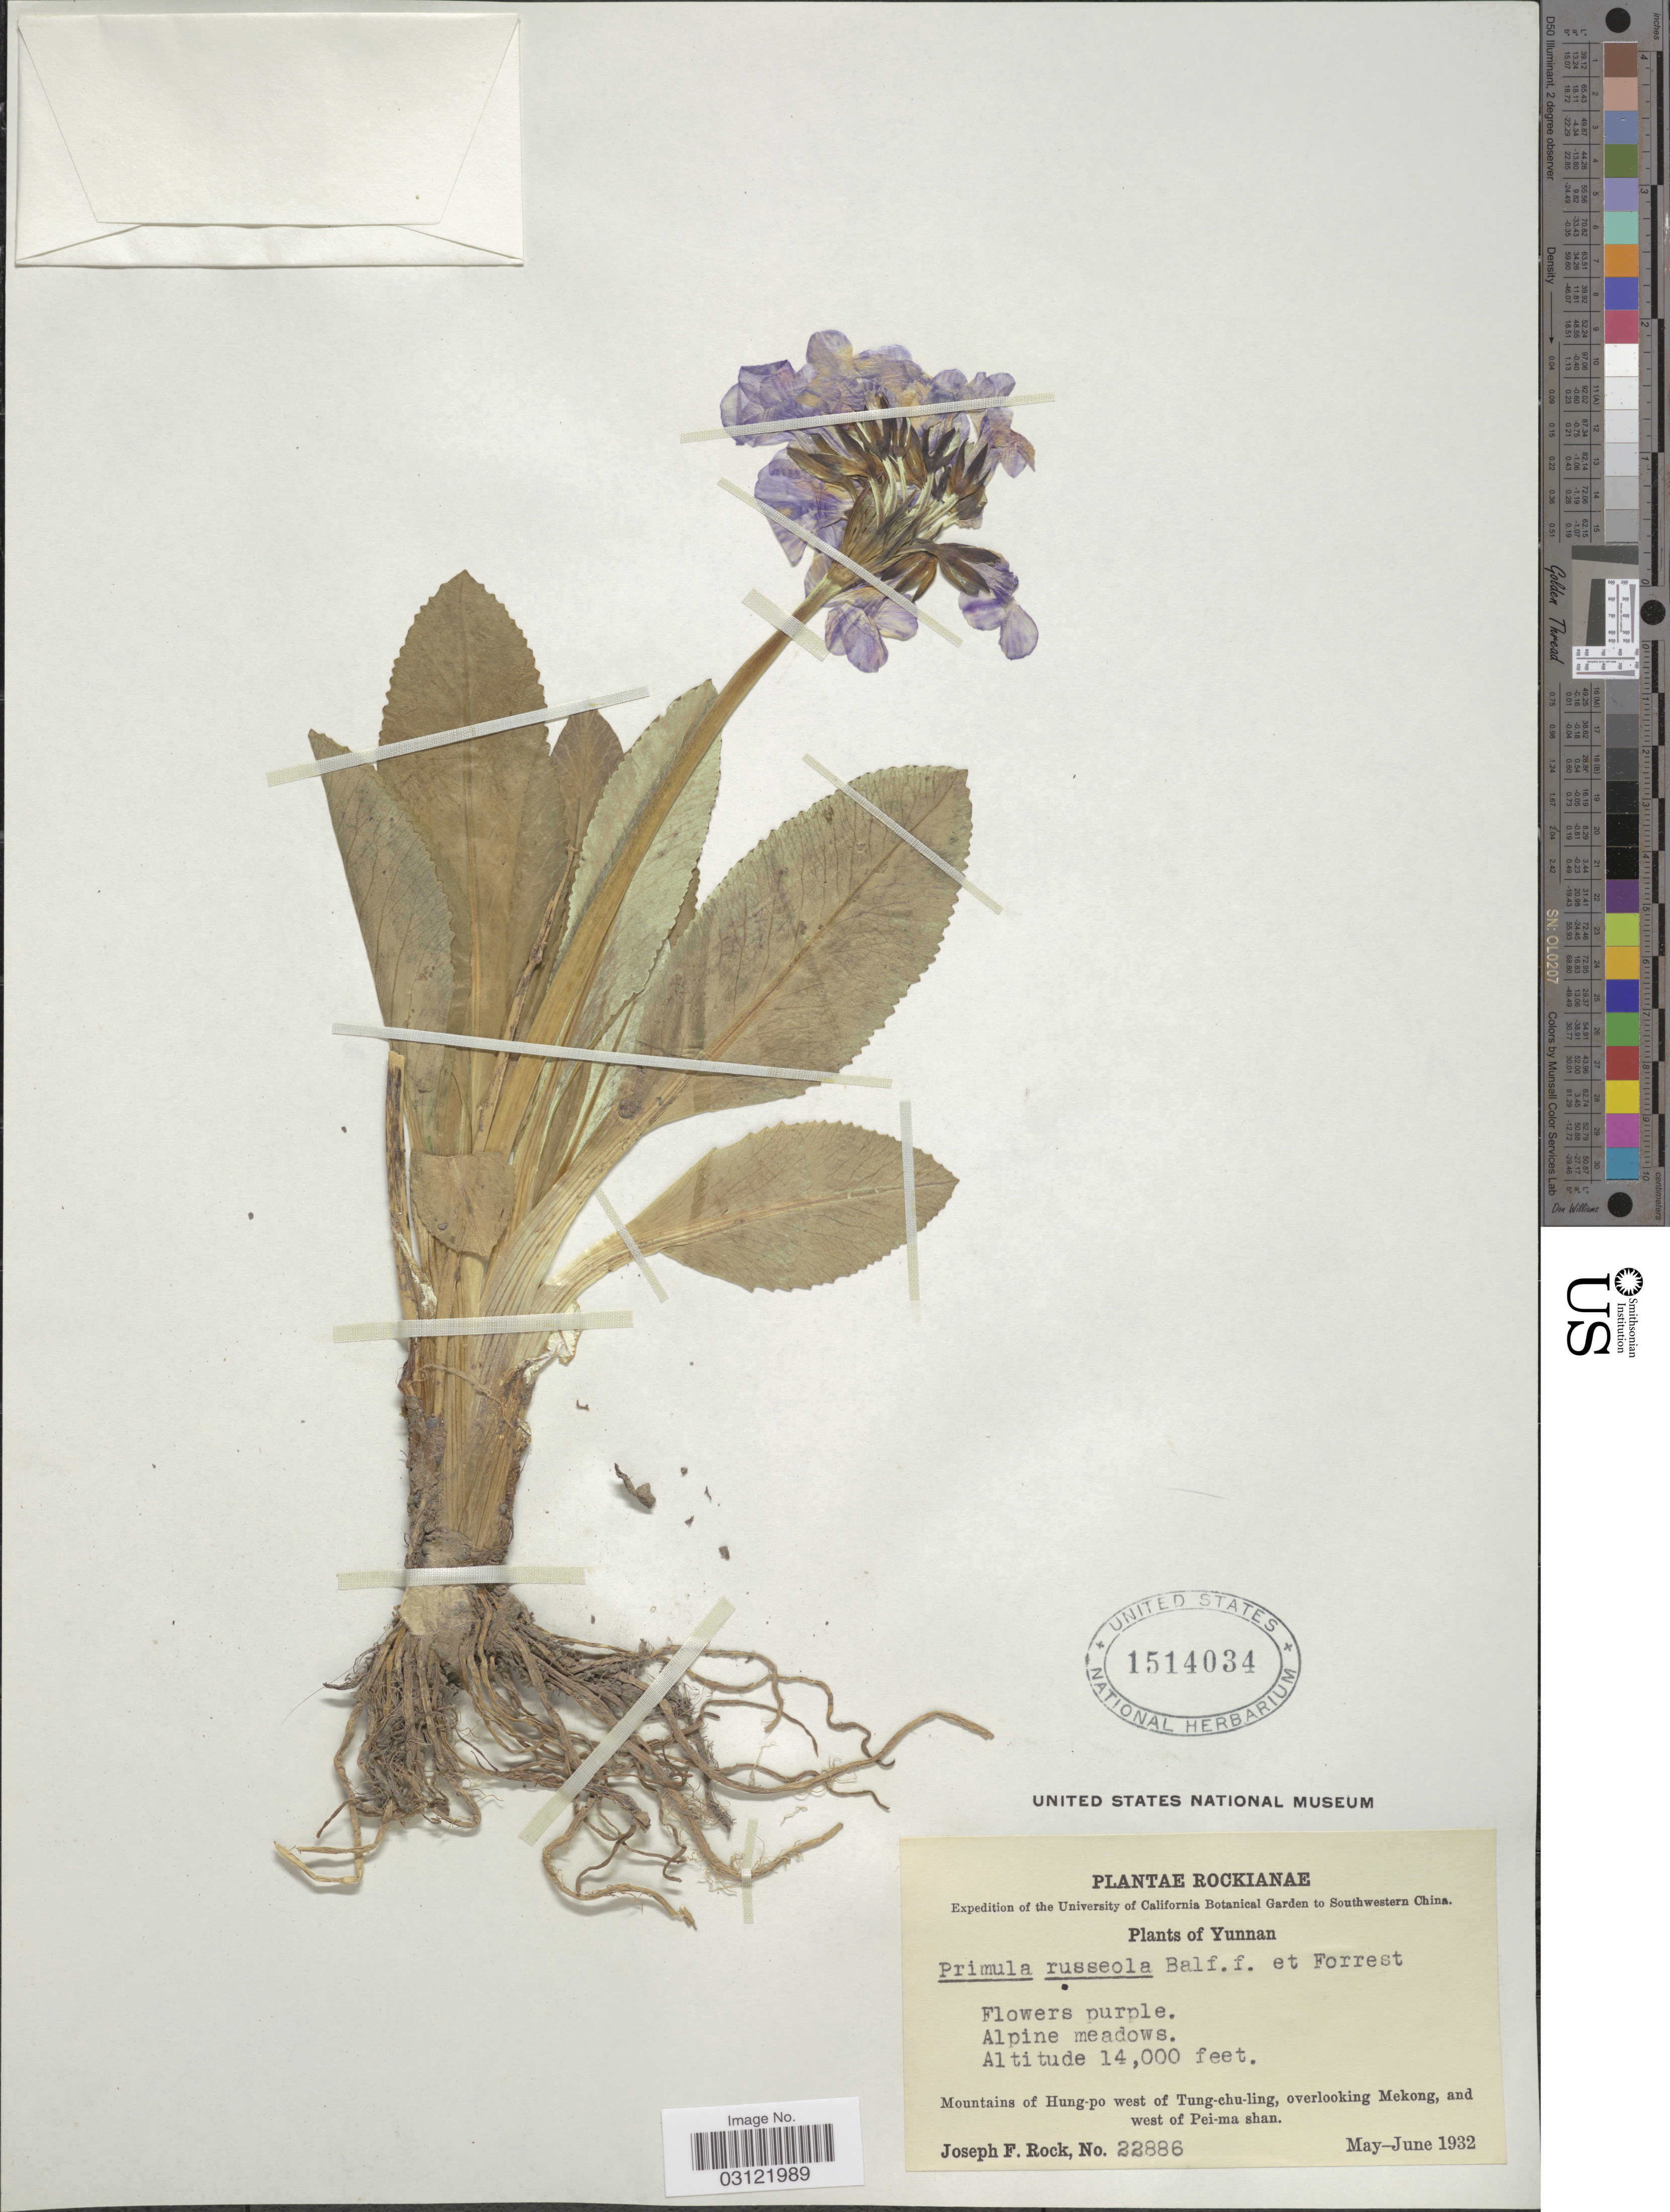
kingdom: Plantae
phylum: Tracheophyta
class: Magnoliopsida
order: Ericales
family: Primulaceae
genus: Primula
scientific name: Primula russeola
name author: Balf. f. & Forrest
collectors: J. F. Rock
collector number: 22886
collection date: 1932-05/1932-06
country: China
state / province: Yunnan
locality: Mountains of Hung-po west of Tung-chu-ling, overlooking Mekong, and west of Pei-ma shan.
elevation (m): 4267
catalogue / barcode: US 1514034